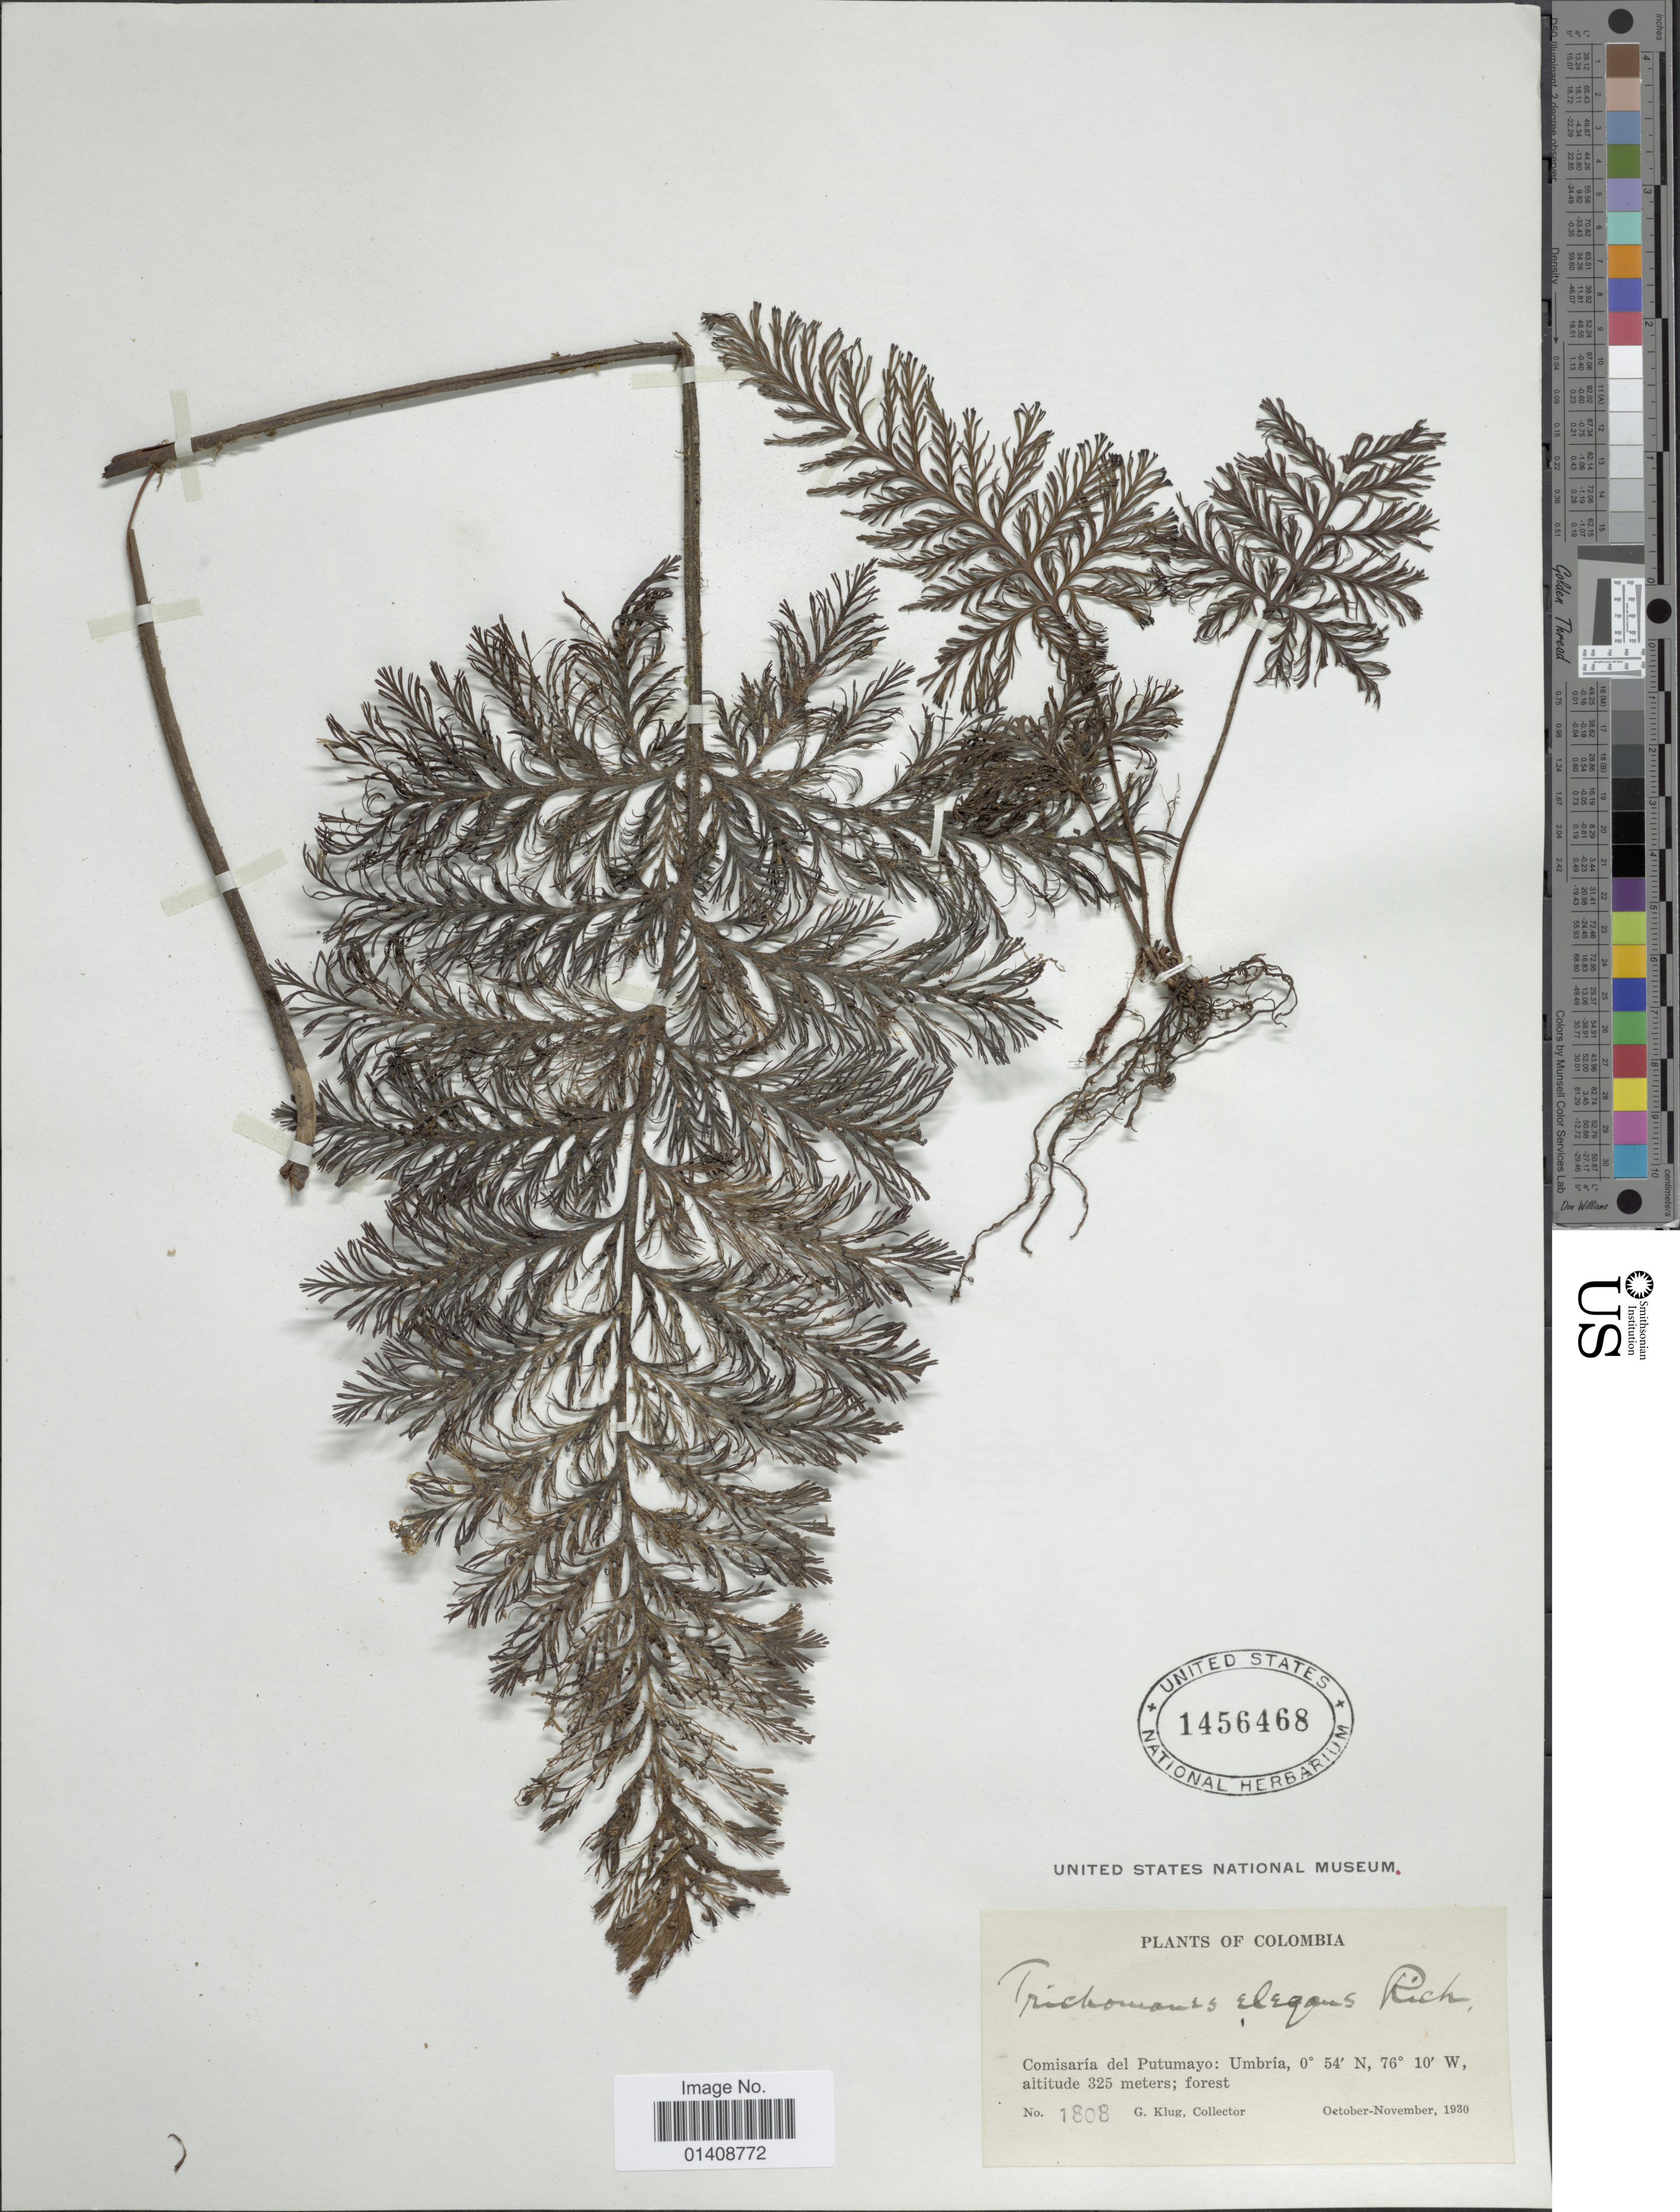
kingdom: Plantae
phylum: Tracheophyta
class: Polypodiopsida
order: Hymenophyllales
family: Hymenophyllaceae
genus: Trichomanes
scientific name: Trichomanes elegans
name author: Rich.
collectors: G. Klug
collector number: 1808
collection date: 1930-10/1930-11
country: Colombia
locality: Comisaria del Putumayo: Umbria.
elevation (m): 325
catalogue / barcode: US 1456468